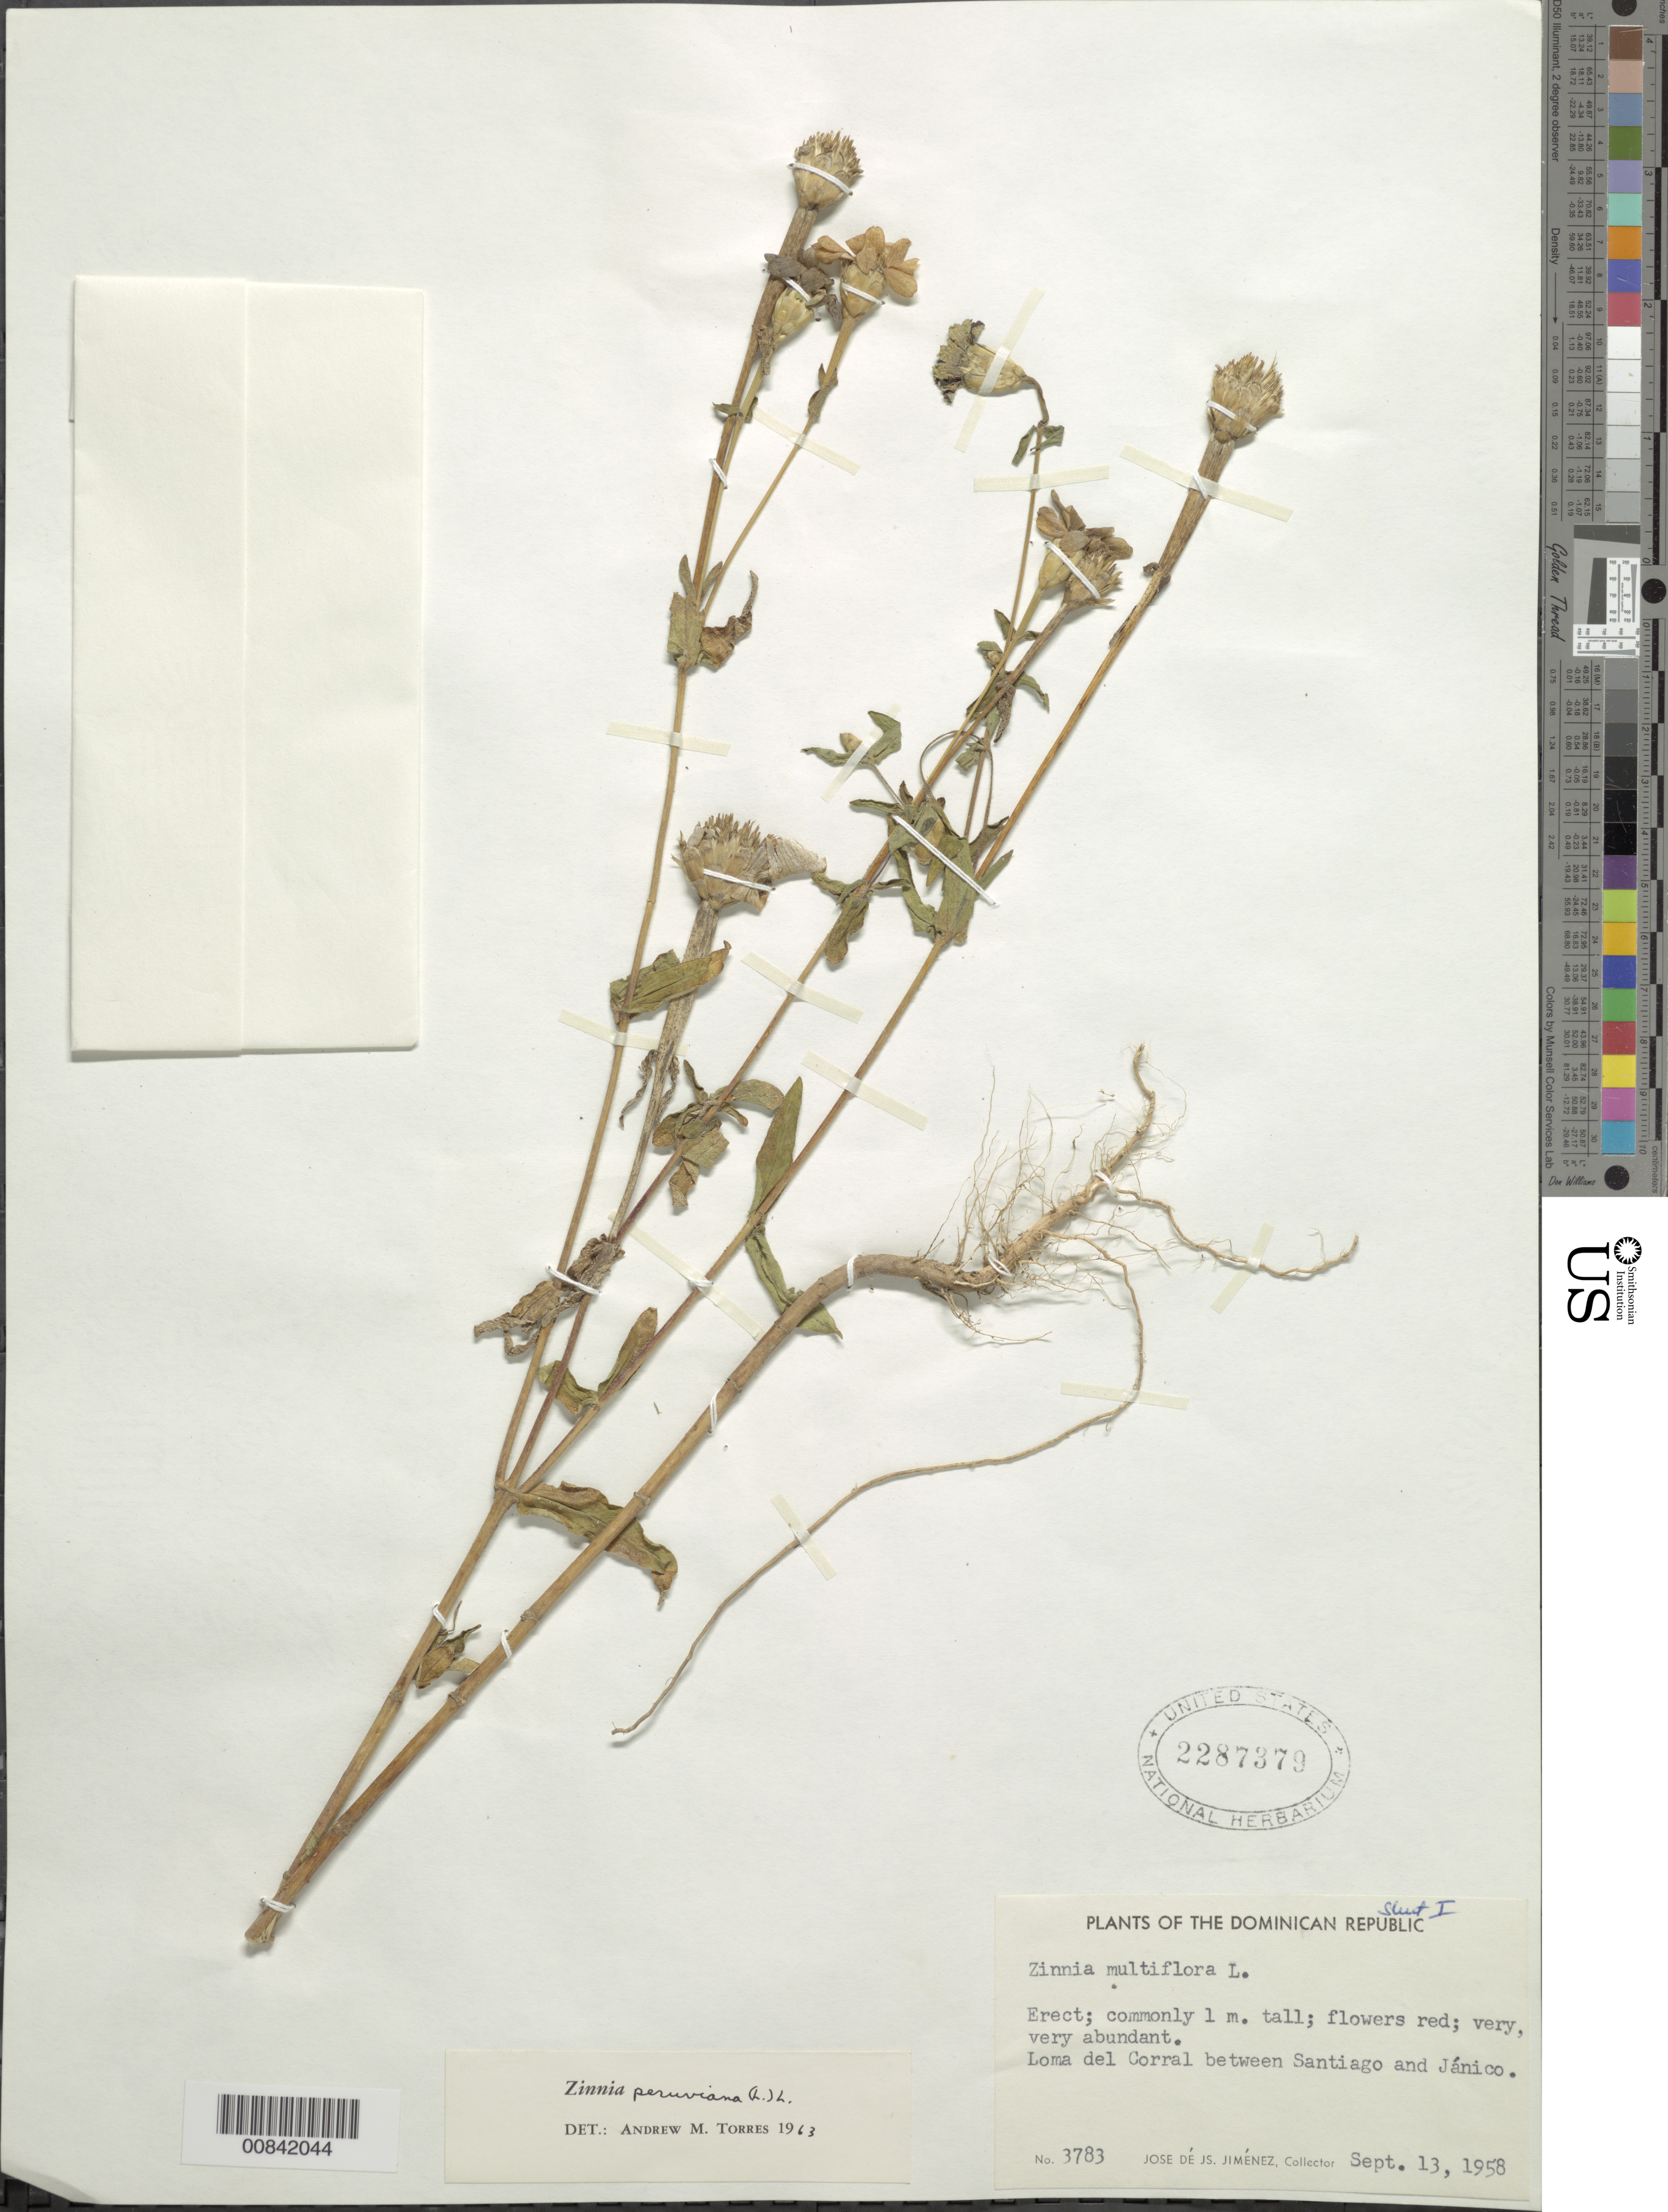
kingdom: Plantae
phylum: Tracheophyta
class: Magnoliopsida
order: Asterales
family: Asteraceae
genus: Zinnia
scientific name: Zinnia peruviana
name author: (L.) L.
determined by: Torres, A. M.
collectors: J. J. Jiménez Almonte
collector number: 3783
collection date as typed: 13 Sep 1958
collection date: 1958-09-13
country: Dominican Republic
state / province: Santiago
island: Hispaniola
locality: Loma del Corral, between Santiago and Jánico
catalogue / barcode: US 2287379